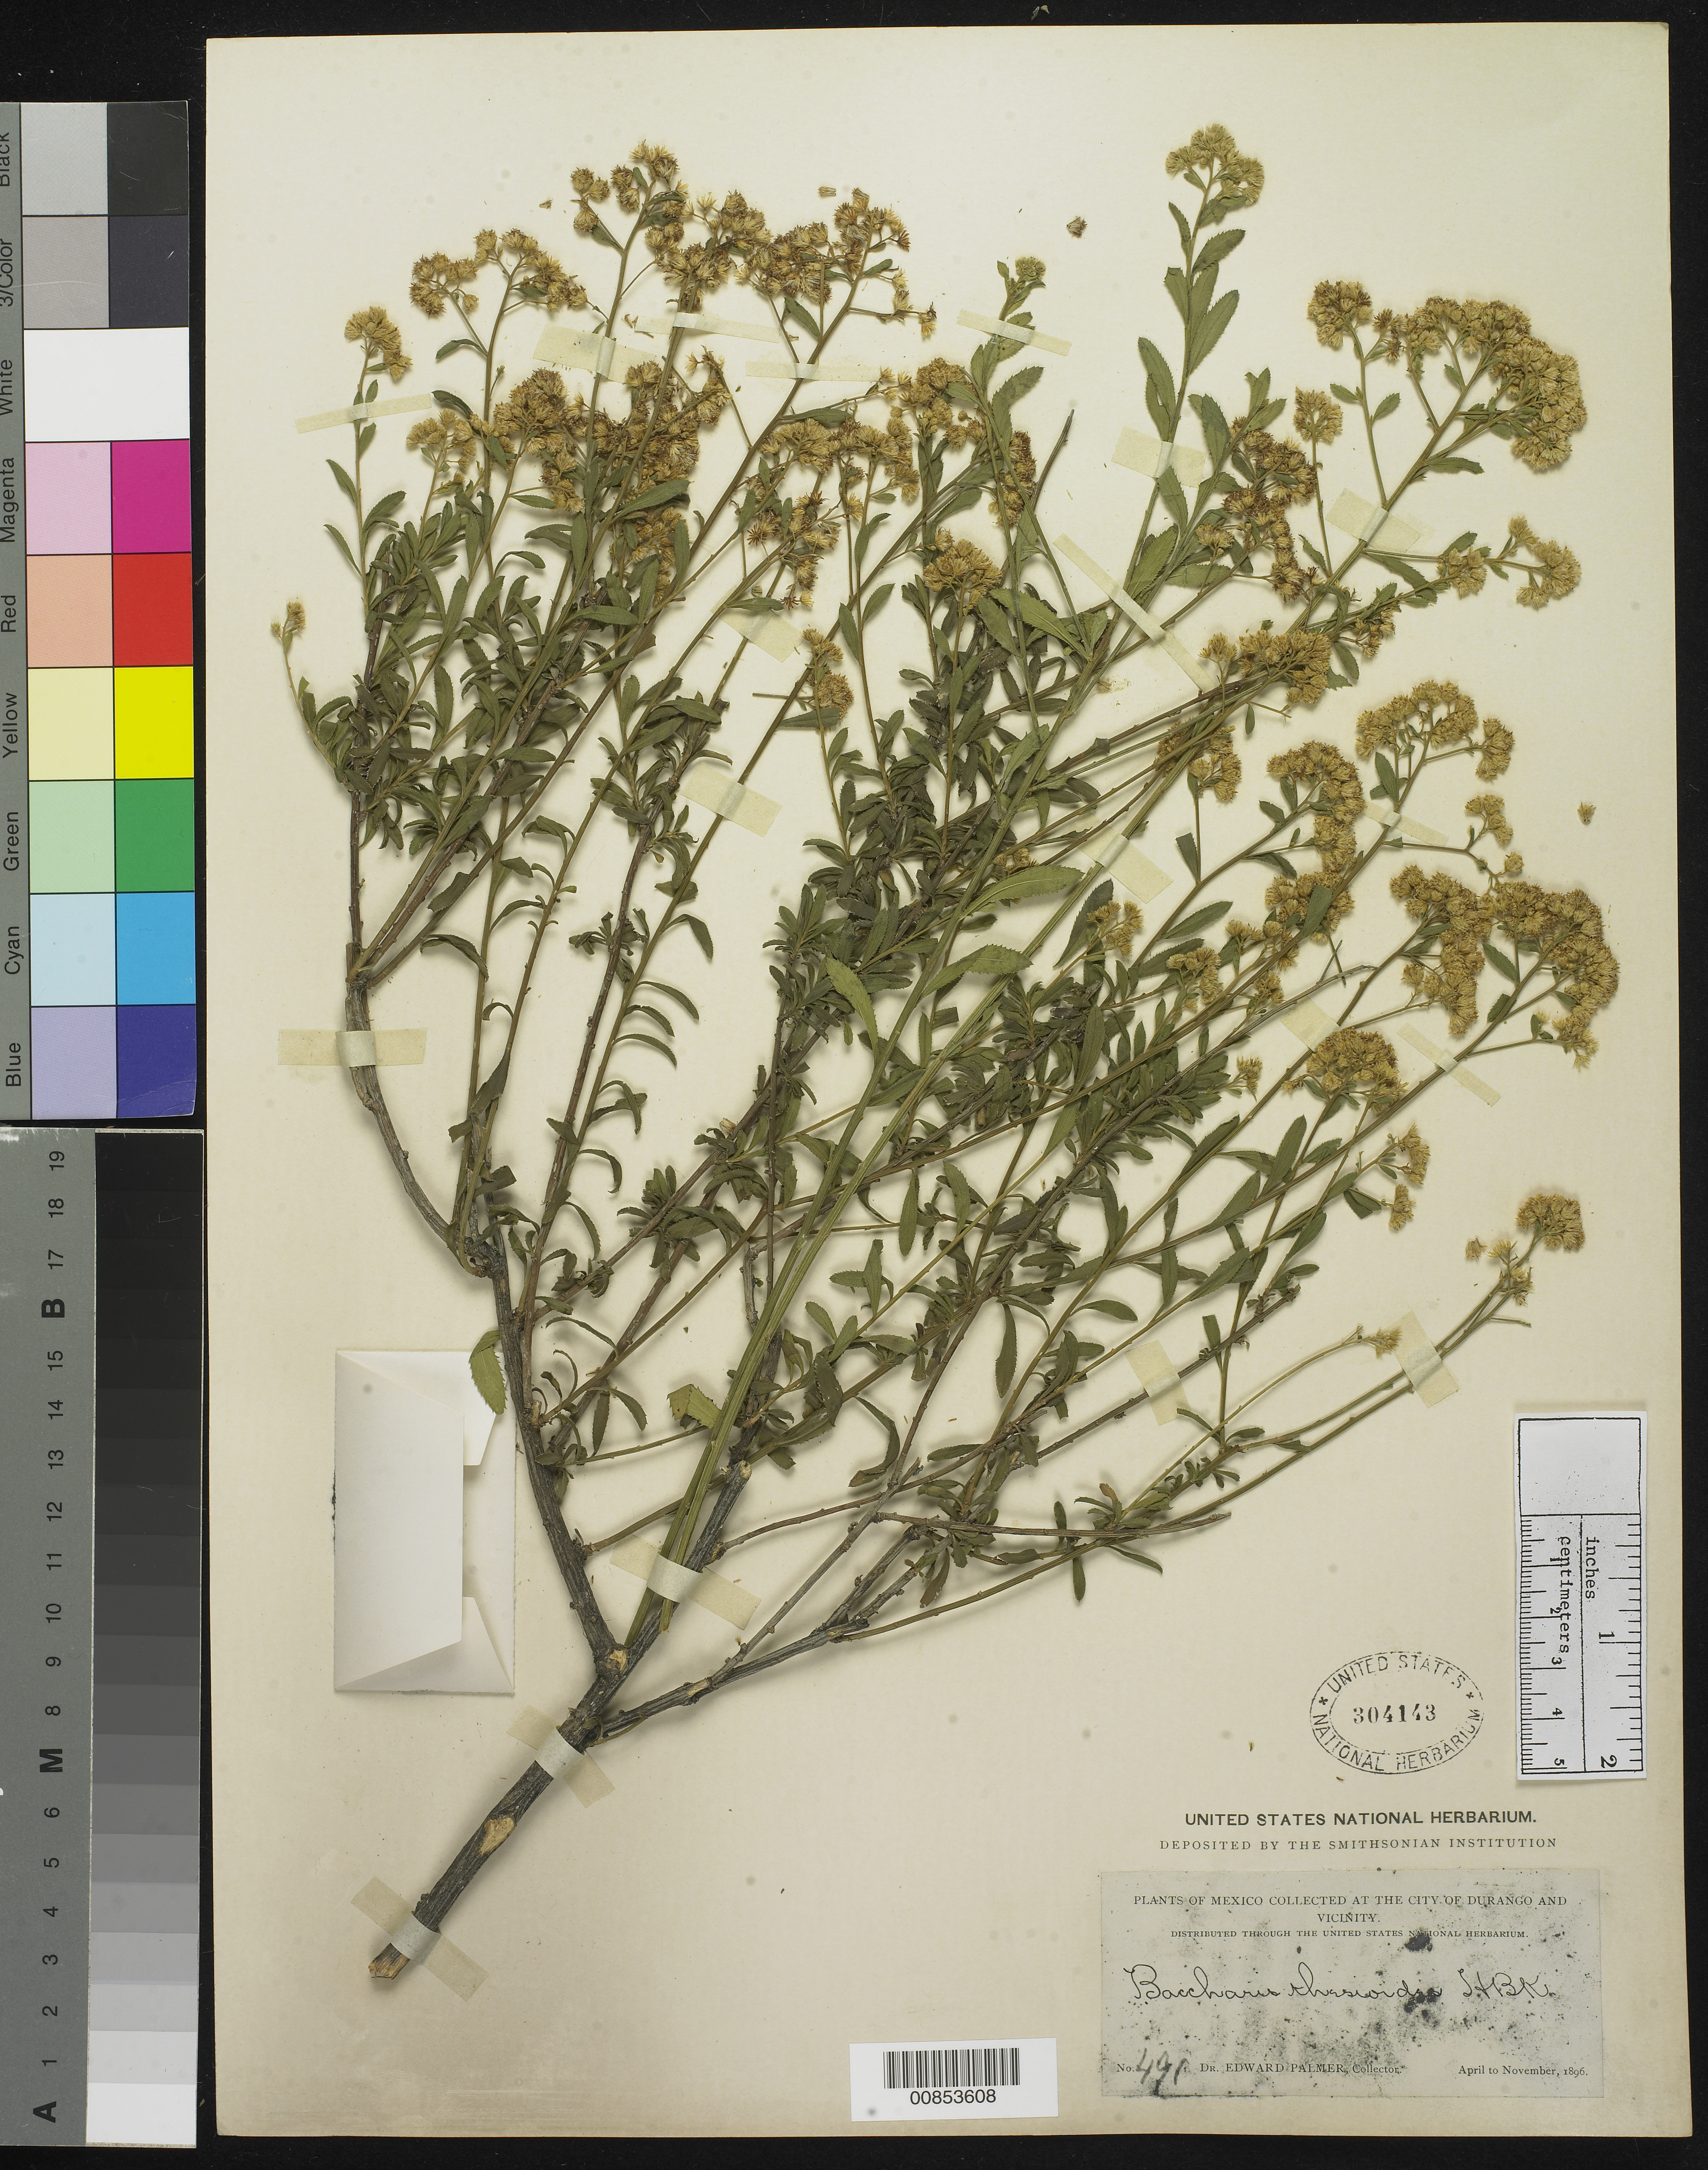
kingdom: Plantae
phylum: Tracheophyta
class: Magnoliopsida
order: Asterales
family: Asteraceae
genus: Baccharis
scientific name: Baccharis thesioides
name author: Kunth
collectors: E. Palmer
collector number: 491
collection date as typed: Apr 1896 to -- Nov 1896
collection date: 1896-04/1896-11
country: Mexico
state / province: Durango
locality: City of Durango and vicinity.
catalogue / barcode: US 304143